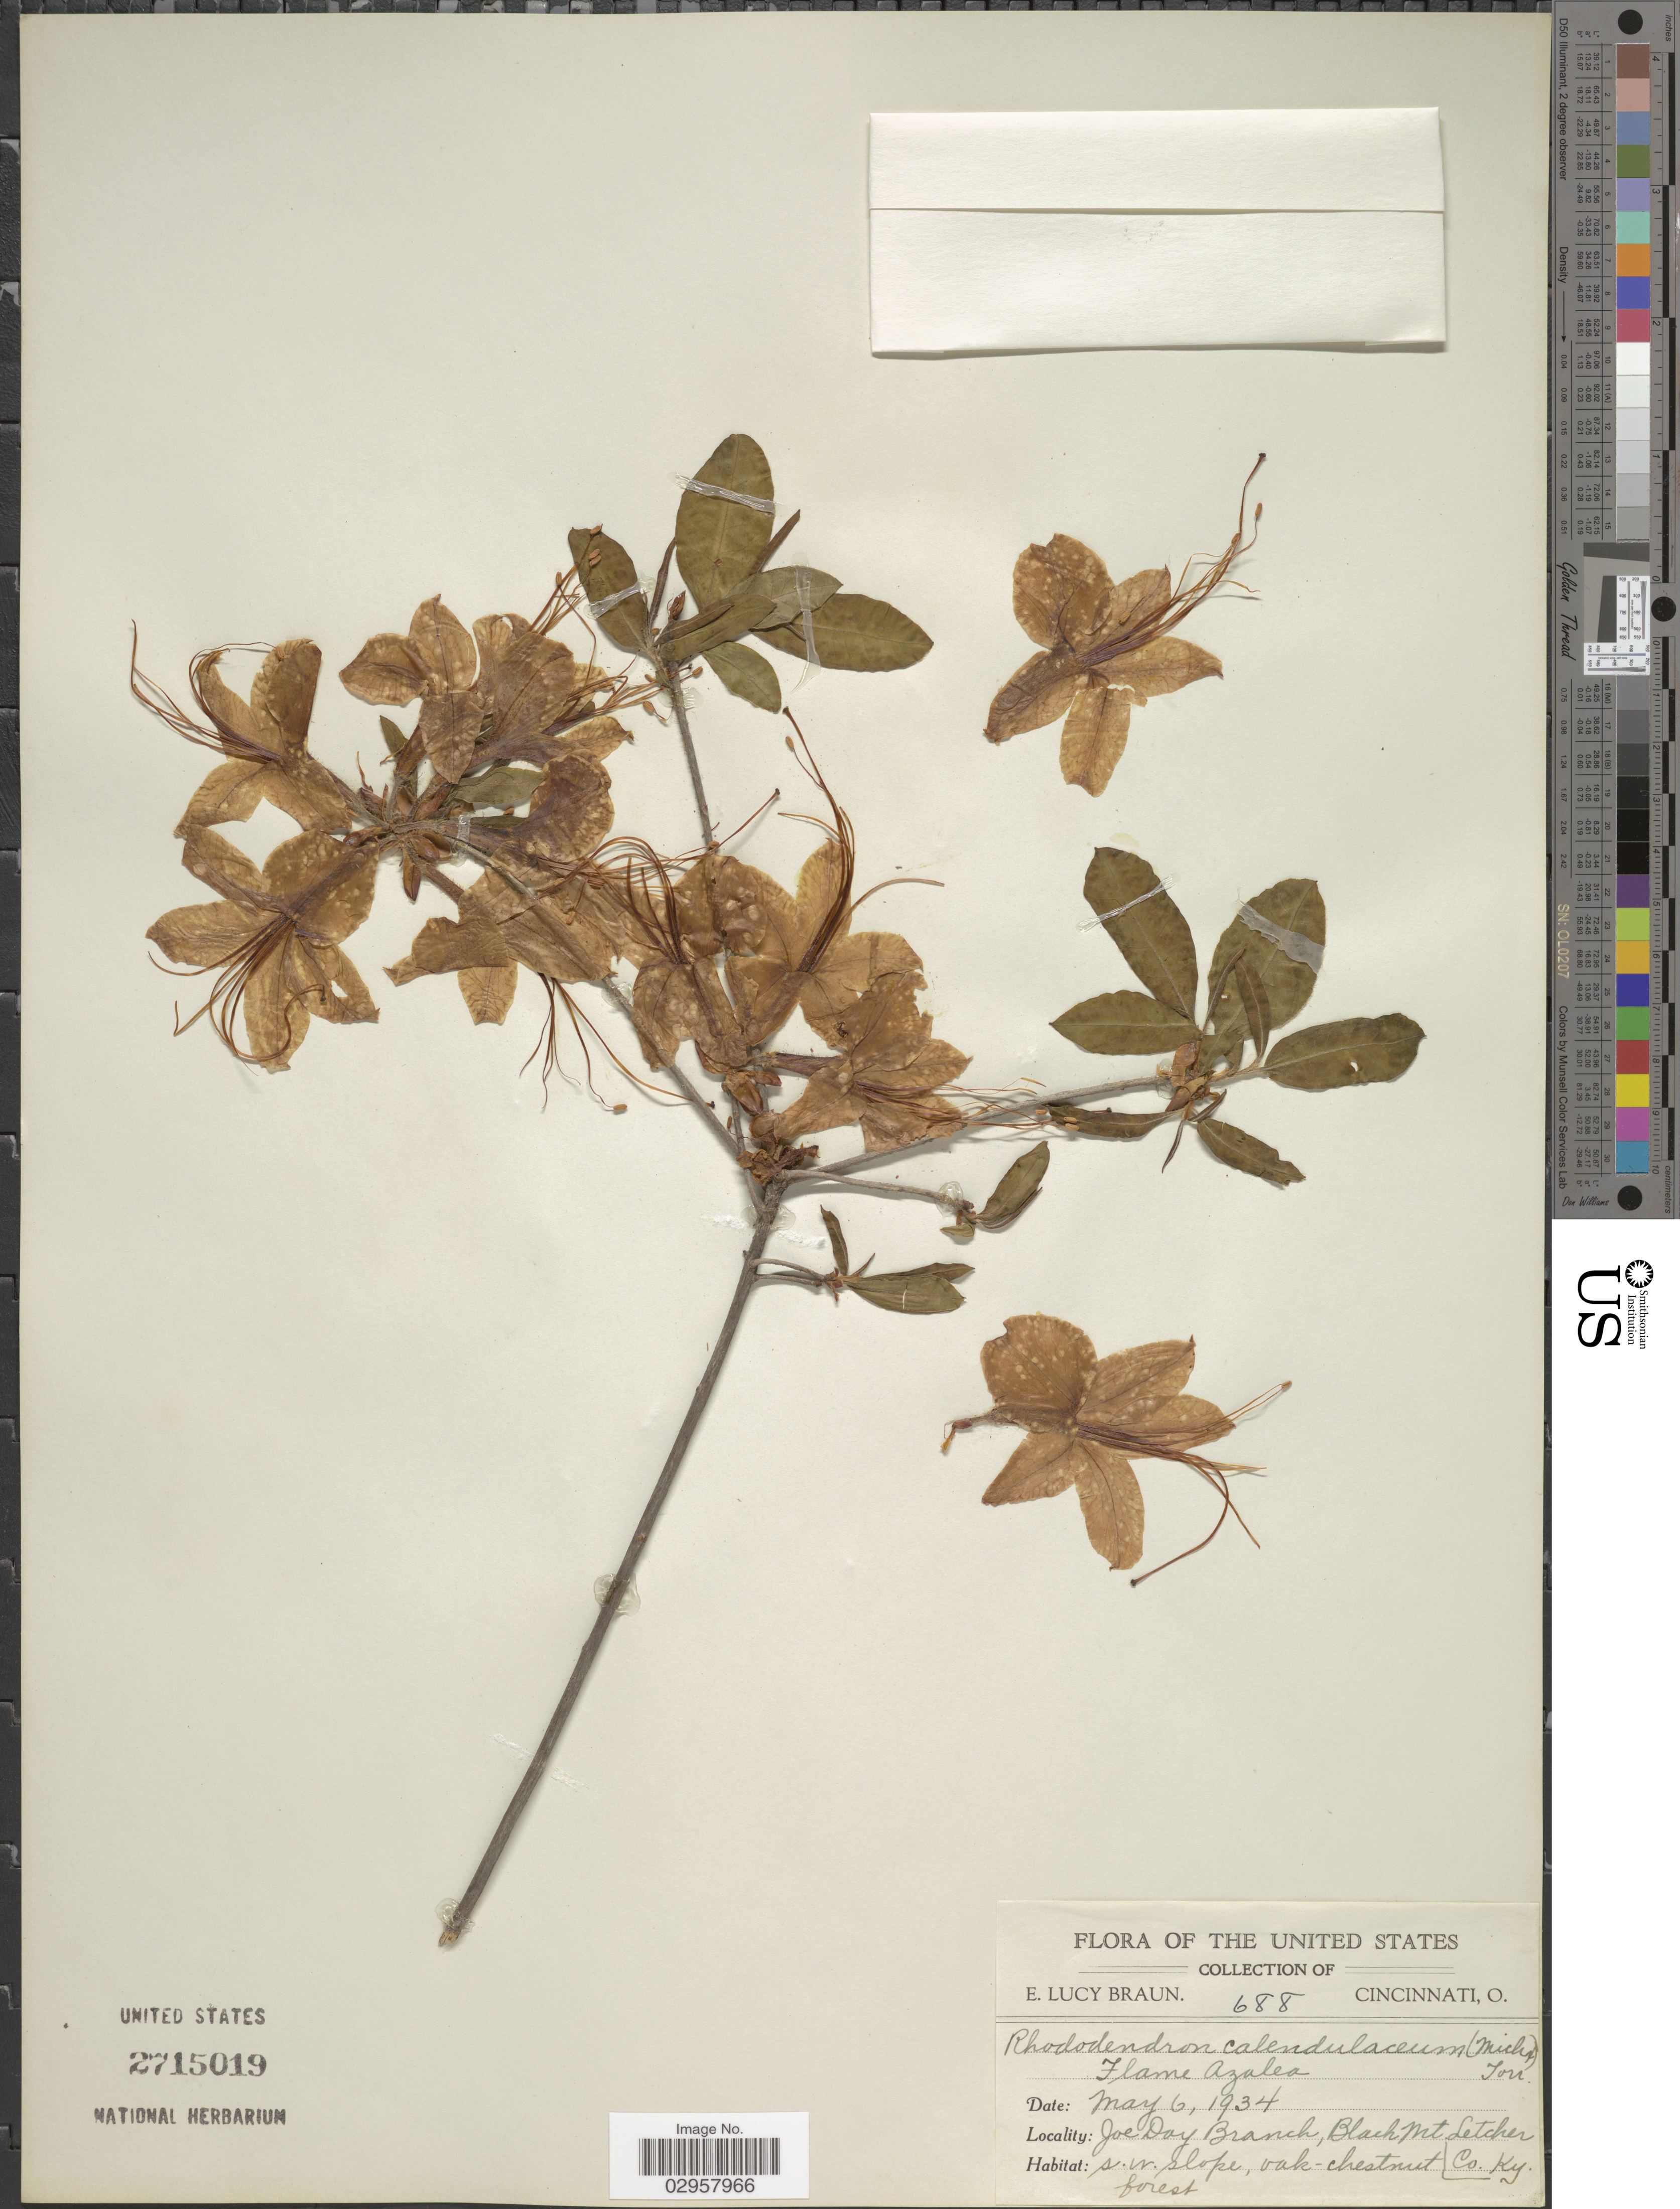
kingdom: Plantae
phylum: Tracheophyta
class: Magnoliopsida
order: Ericales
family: Ericaceae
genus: Rhododendron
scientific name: Rhododendron calendulaceum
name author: (Michx.) Torr.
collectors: E. L. Braun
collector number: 688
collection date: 1934-05-06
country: United States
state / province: Kentucky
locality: Joe Day Branch, Black Mt Letcher Co. s.w. slope, oak-chesnut forest.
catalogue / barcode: US 2715019